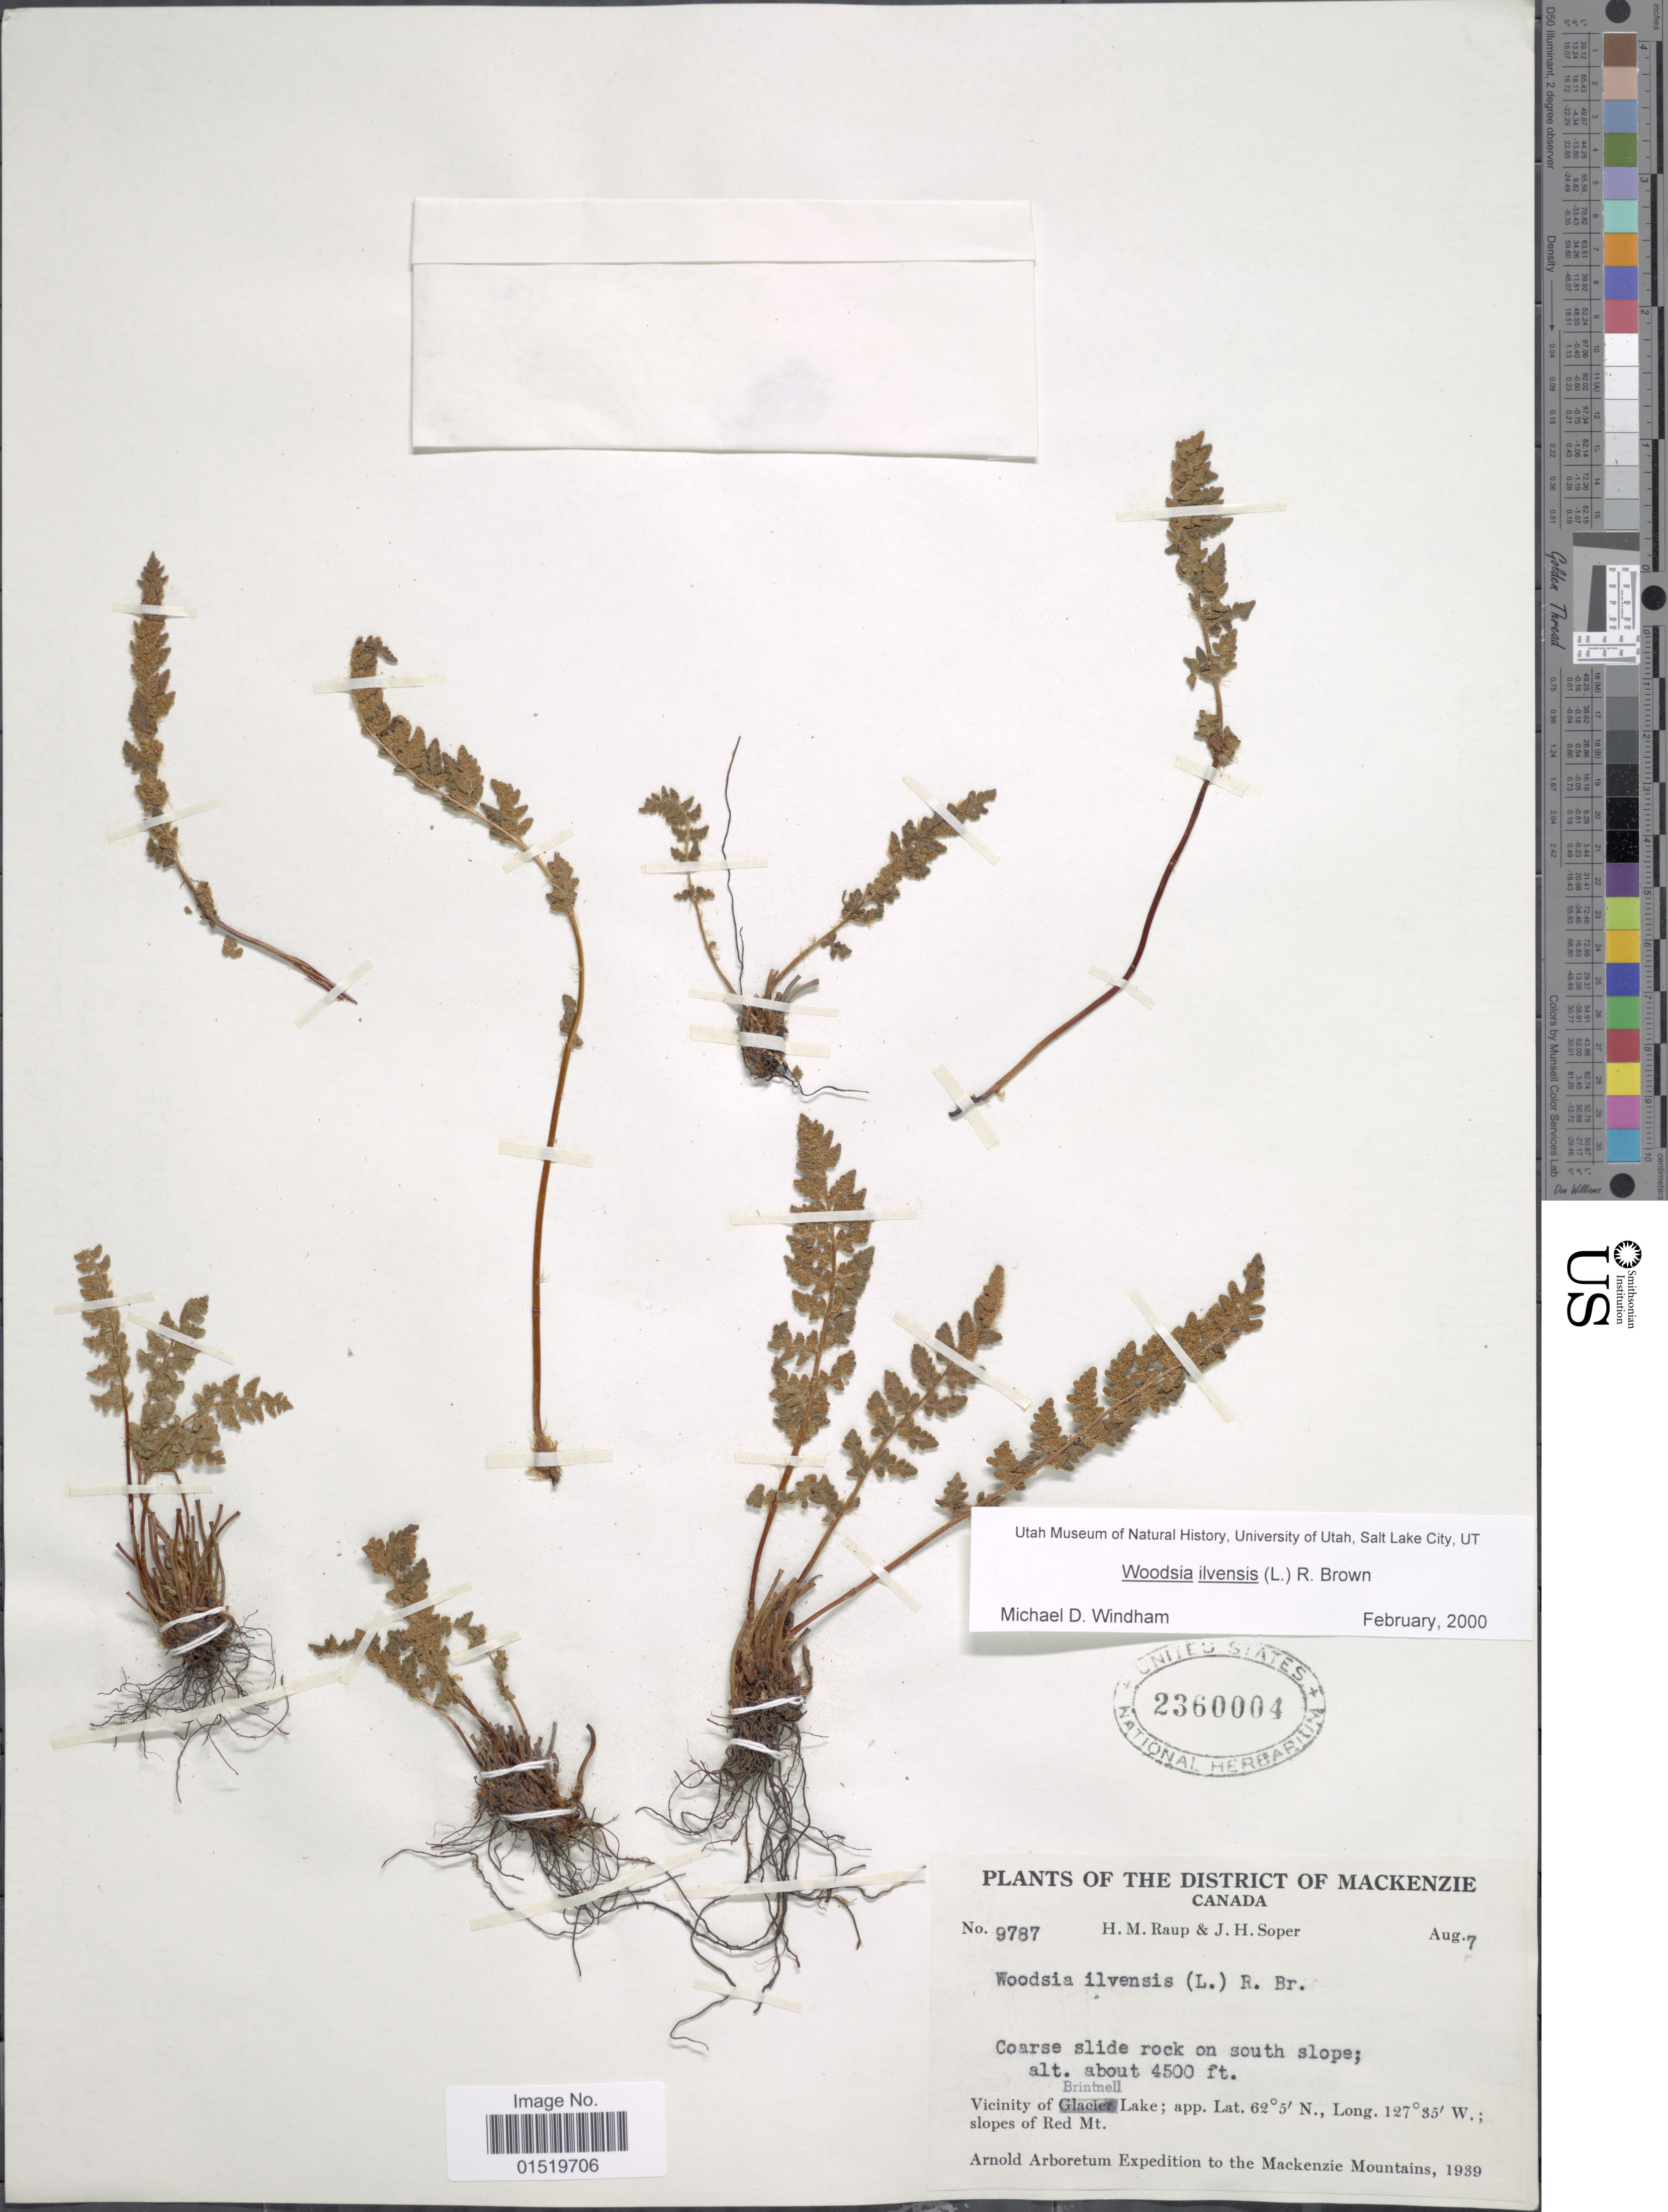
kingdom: Plantae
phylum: Tracheophyta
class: Polypodiopsida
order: Polypodiales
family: Woodsiaceae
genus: Woodsia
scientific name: Woodsia ilvensis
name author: (L.) R. Br.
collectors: H. Raup & J. H. Soper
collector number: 9787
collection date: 1939-08-07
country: Canada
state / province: British Columbia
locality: The District of Mackenzie, Coarse slide rock on south slope, Vicinity of Brintnell Lake, slopes of Red Mt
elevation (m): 1372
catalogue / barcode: US 2360004